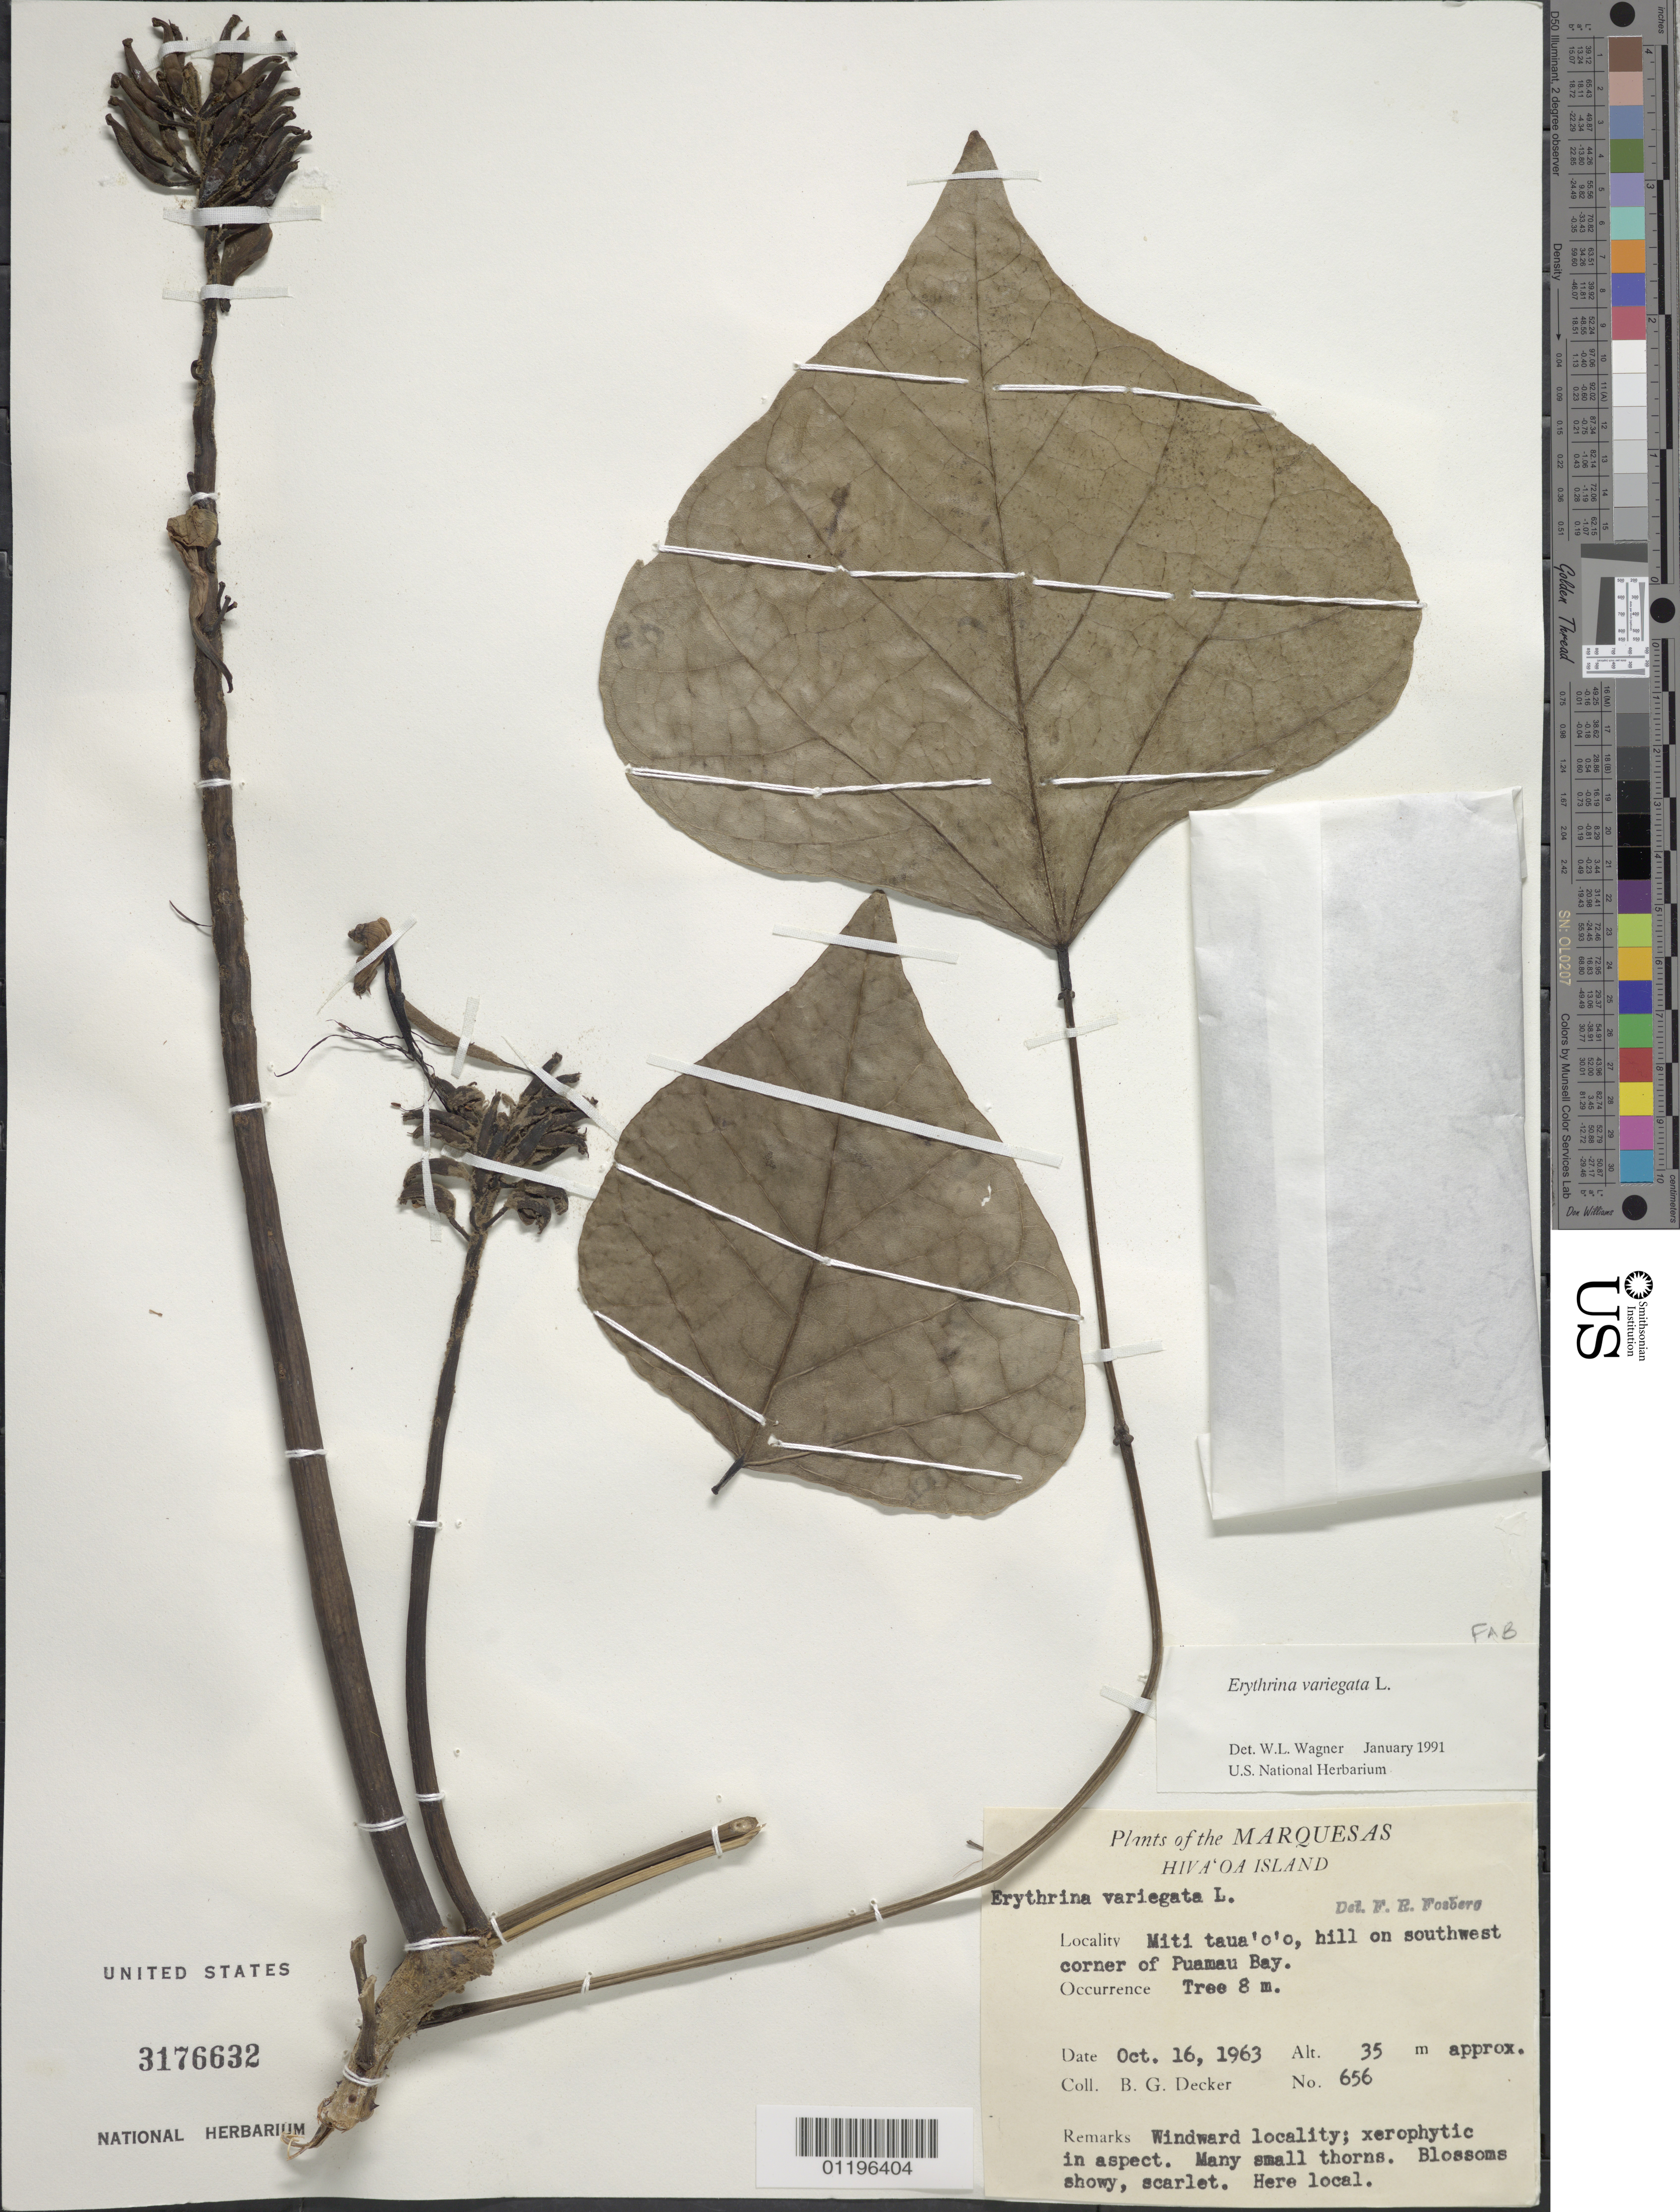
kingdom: Plantae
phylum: Tracheophyta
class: Magnoliopsida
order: Fabales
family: Fabaceae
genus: Erythrina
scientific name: Erythrina variegata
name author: L.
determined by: Wagner, W. L., (BOT), Smithsonian Institution - National Museum of Natural History (UNITED STATES)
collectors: B. G. Decker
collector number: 656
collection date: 1963-10-16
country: French Polynesia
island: Hiva Oa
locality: Miti taua'o'o, hill on SW corner of Puamau Bay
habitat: Windward locality; Xerophytic in aspect. Here local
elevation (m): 35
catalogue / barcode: US 3176632